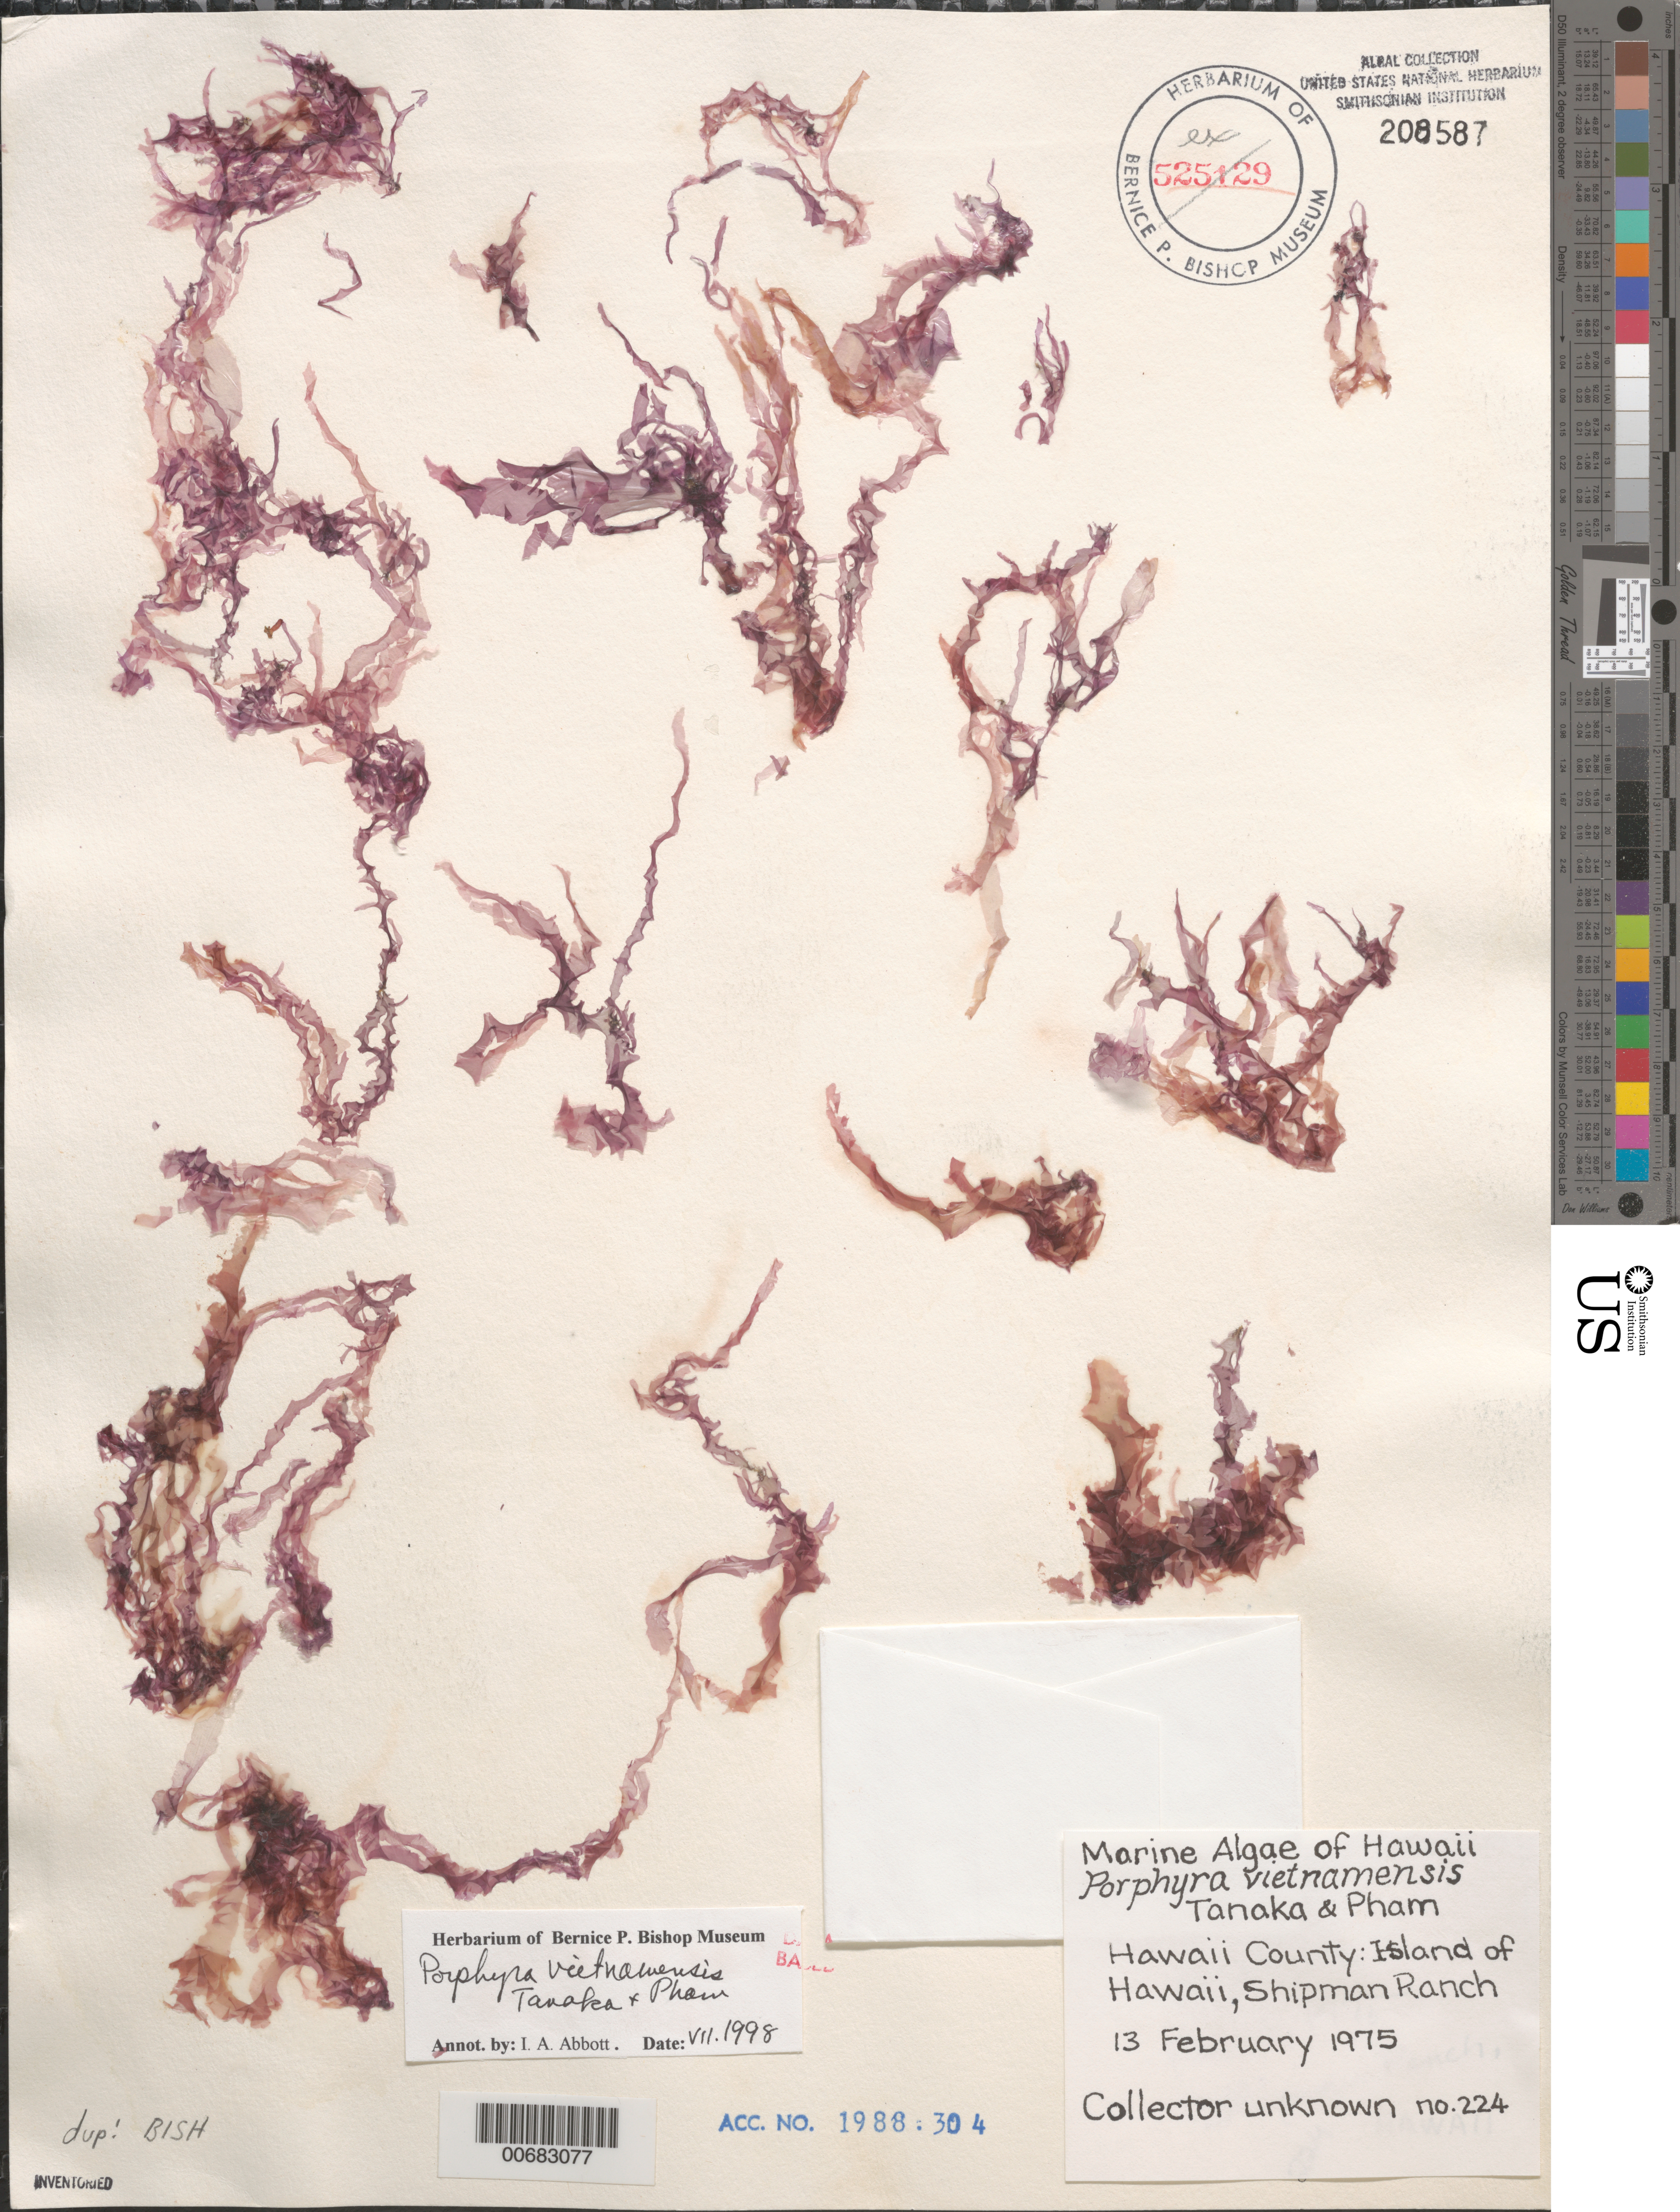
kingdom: Plantae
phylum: Rhodophyta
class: Bangiophyceae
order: Bangiales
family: Bangiaceae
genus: Porphyra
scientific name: Porphyra vietnamensis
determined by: Abbott, Isabella A.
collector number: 224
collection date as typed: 13 Feb 1975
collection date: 1975-02-13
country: United States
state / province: Hawaii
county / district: Hawaii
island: Hawaii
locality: Shipman Ranch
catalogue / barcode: US 208587